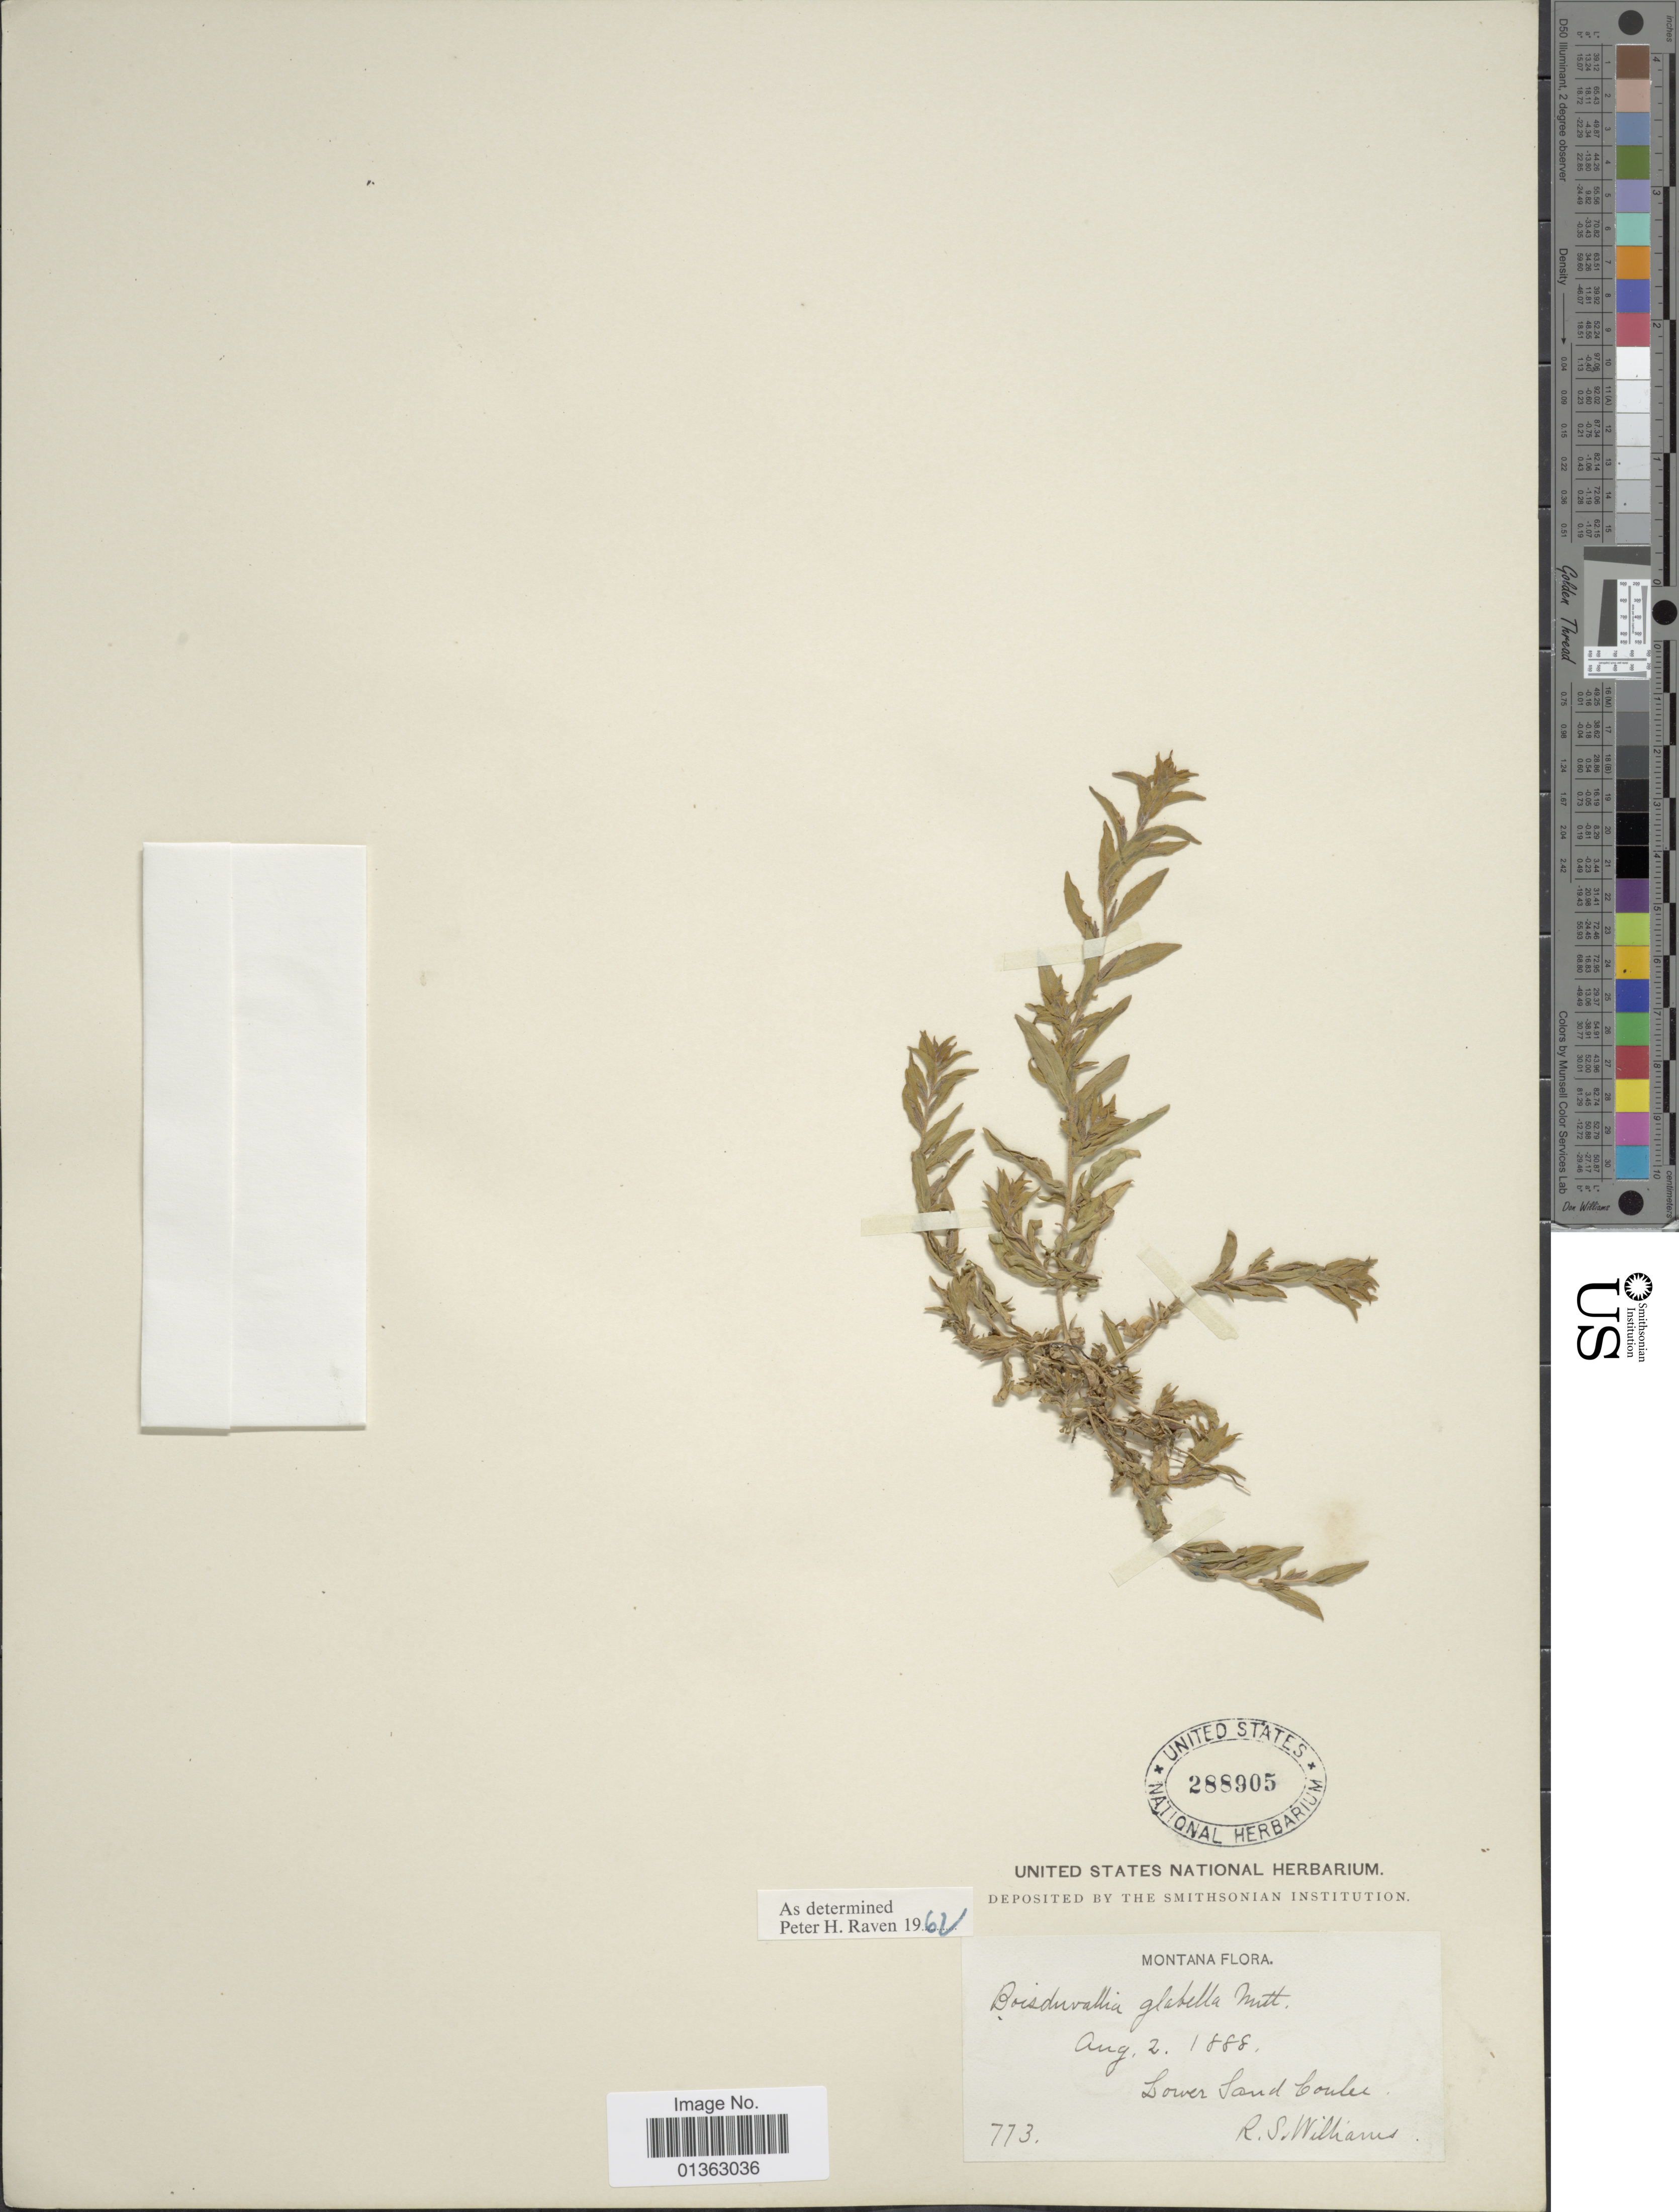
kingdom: Plantae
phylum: Tracheophyta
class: Magnoliopsida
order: Myrtales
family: Onagraceae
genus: Epilobium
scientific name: Epilobium campestre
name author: (Jeps.) Hoch & W.L. Wagner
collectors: R. S. Williams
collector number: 773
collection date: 1888-08-02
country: United States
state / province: Montana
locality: Lower Sand Coulee.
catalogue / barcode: US 288905